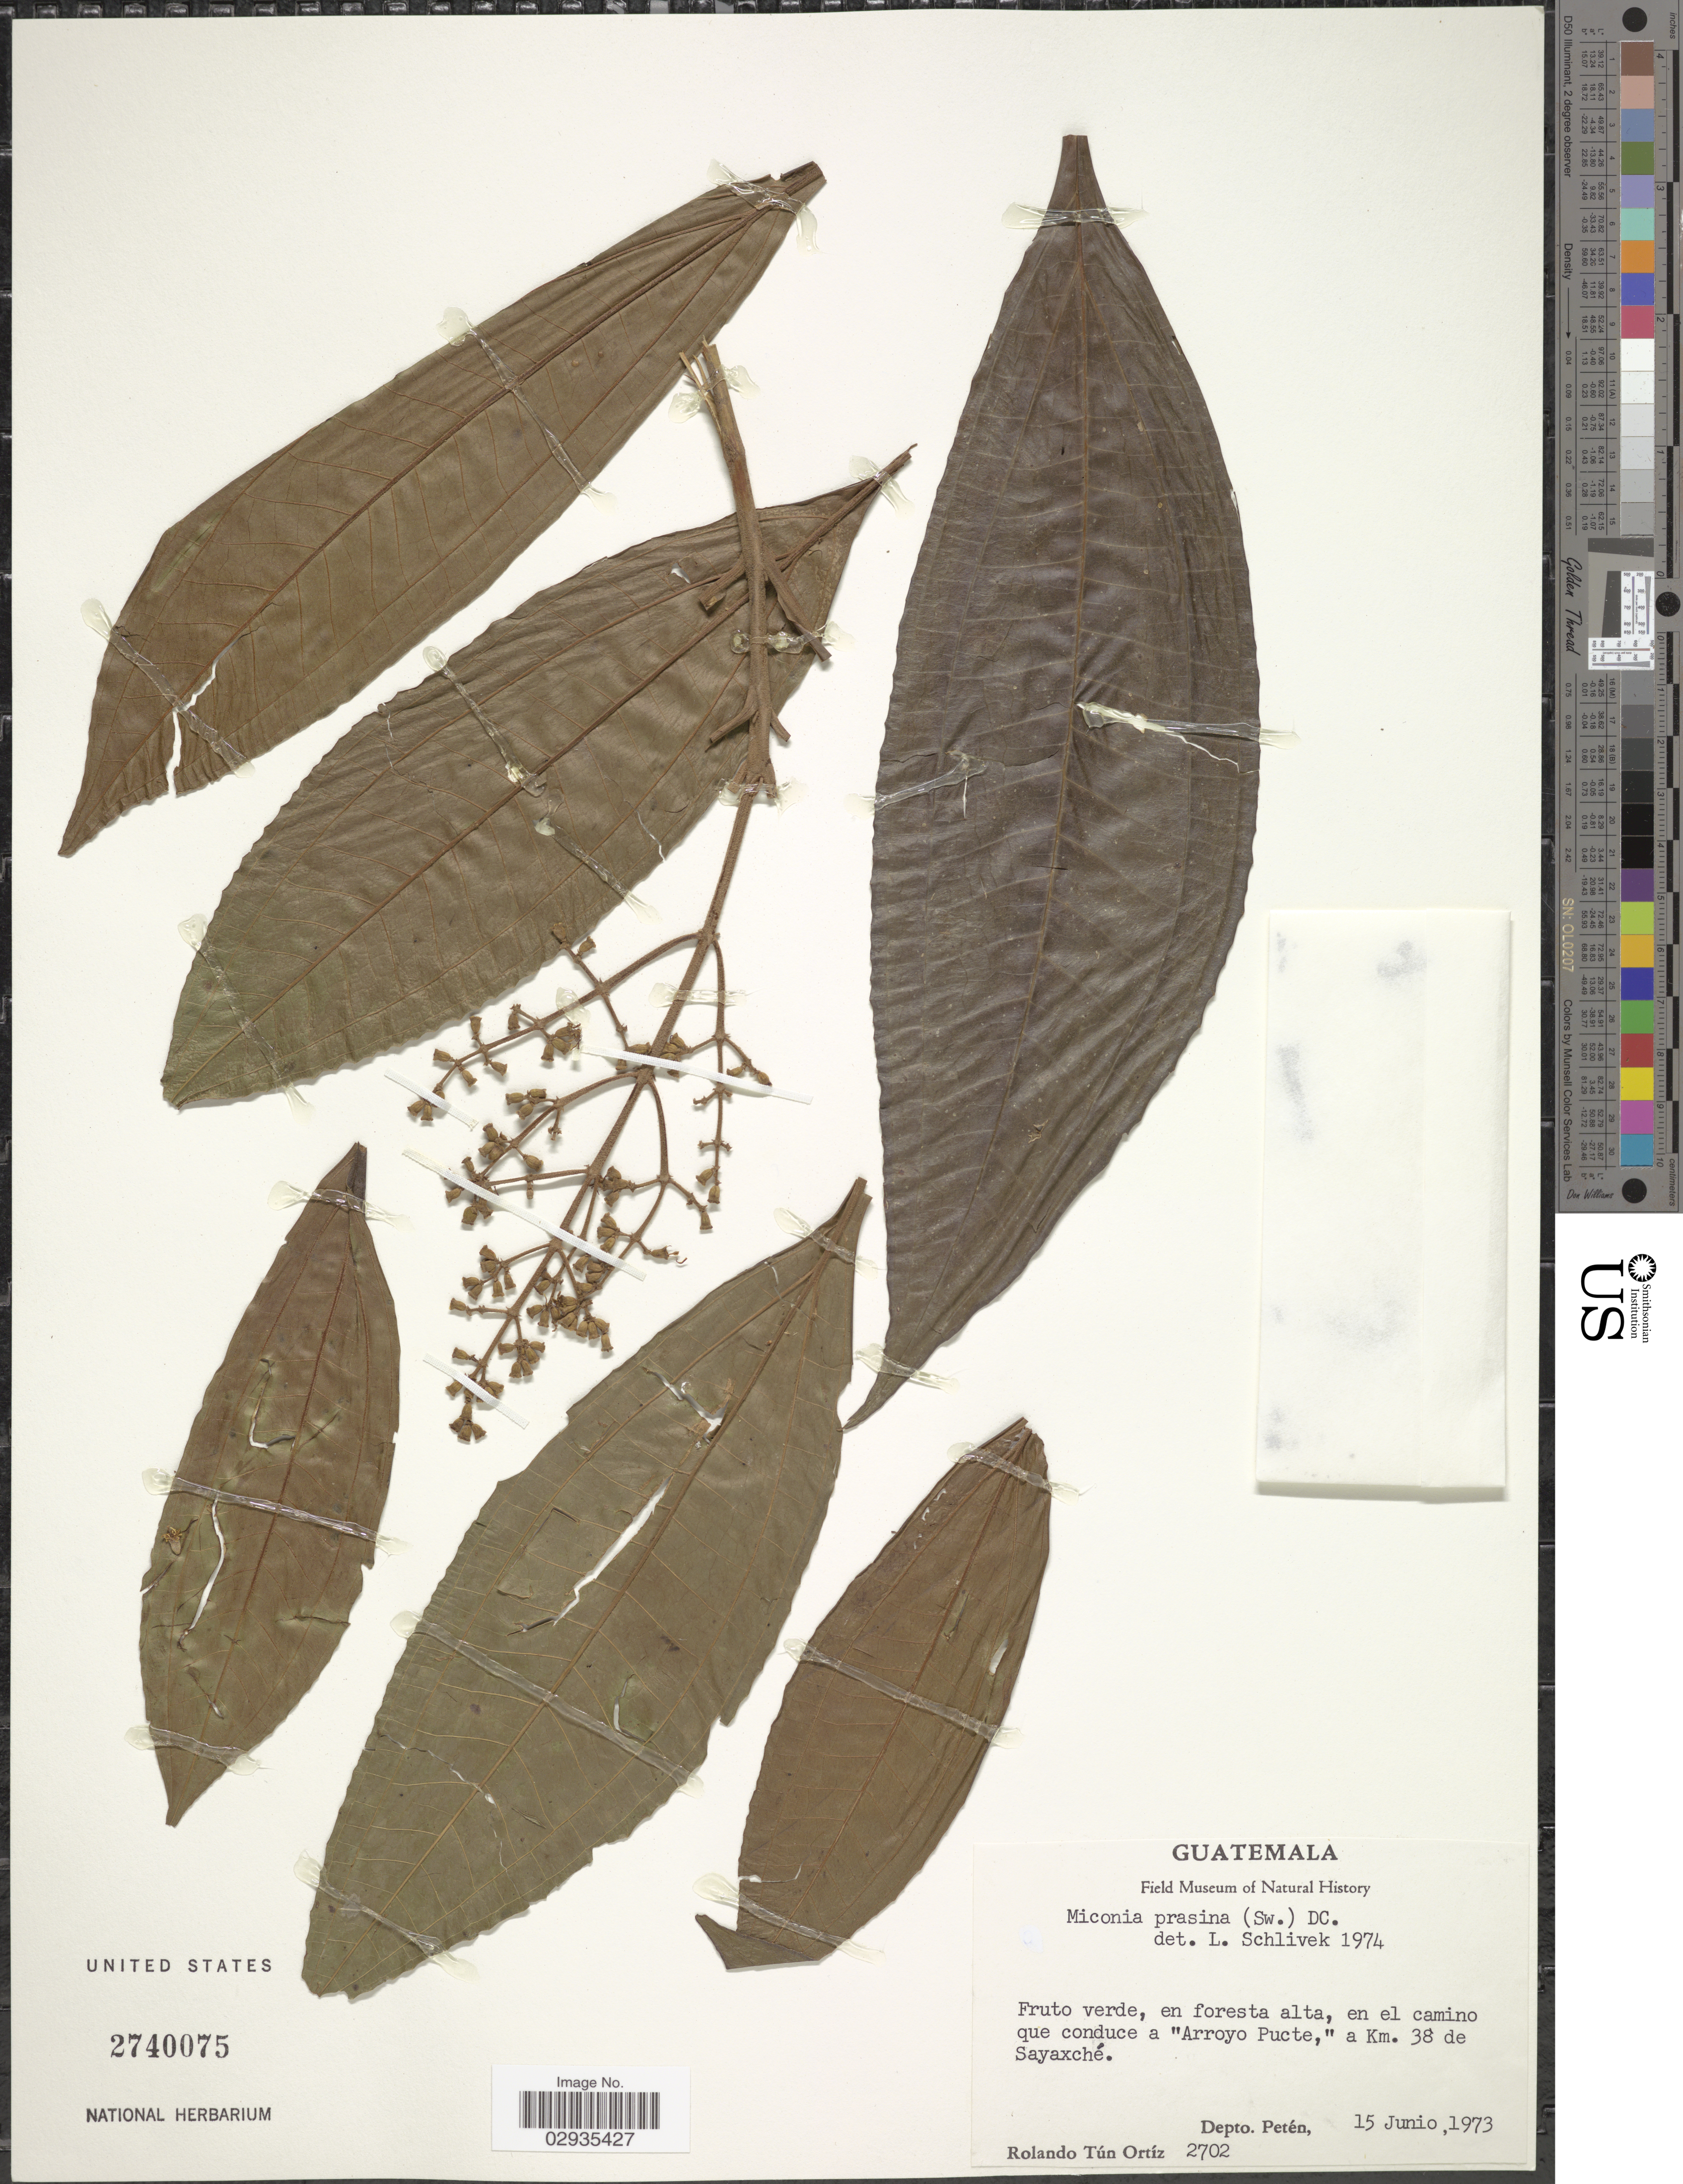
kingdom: Plantae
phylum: Tracheophyta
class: Magnoliopsida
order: Myrtales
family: Melastomataceae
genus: Miconia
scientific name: Miconia prasina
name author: (Sw.) DC.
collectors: R. Ortiz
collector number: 2702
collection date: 1973-06-15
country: Guatemala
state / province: El Petén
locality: En el camino que conduce a "Arroyo Pucte," a Km. 38 de Sayaxché, Depto. Petén.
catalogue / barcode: US 2740075